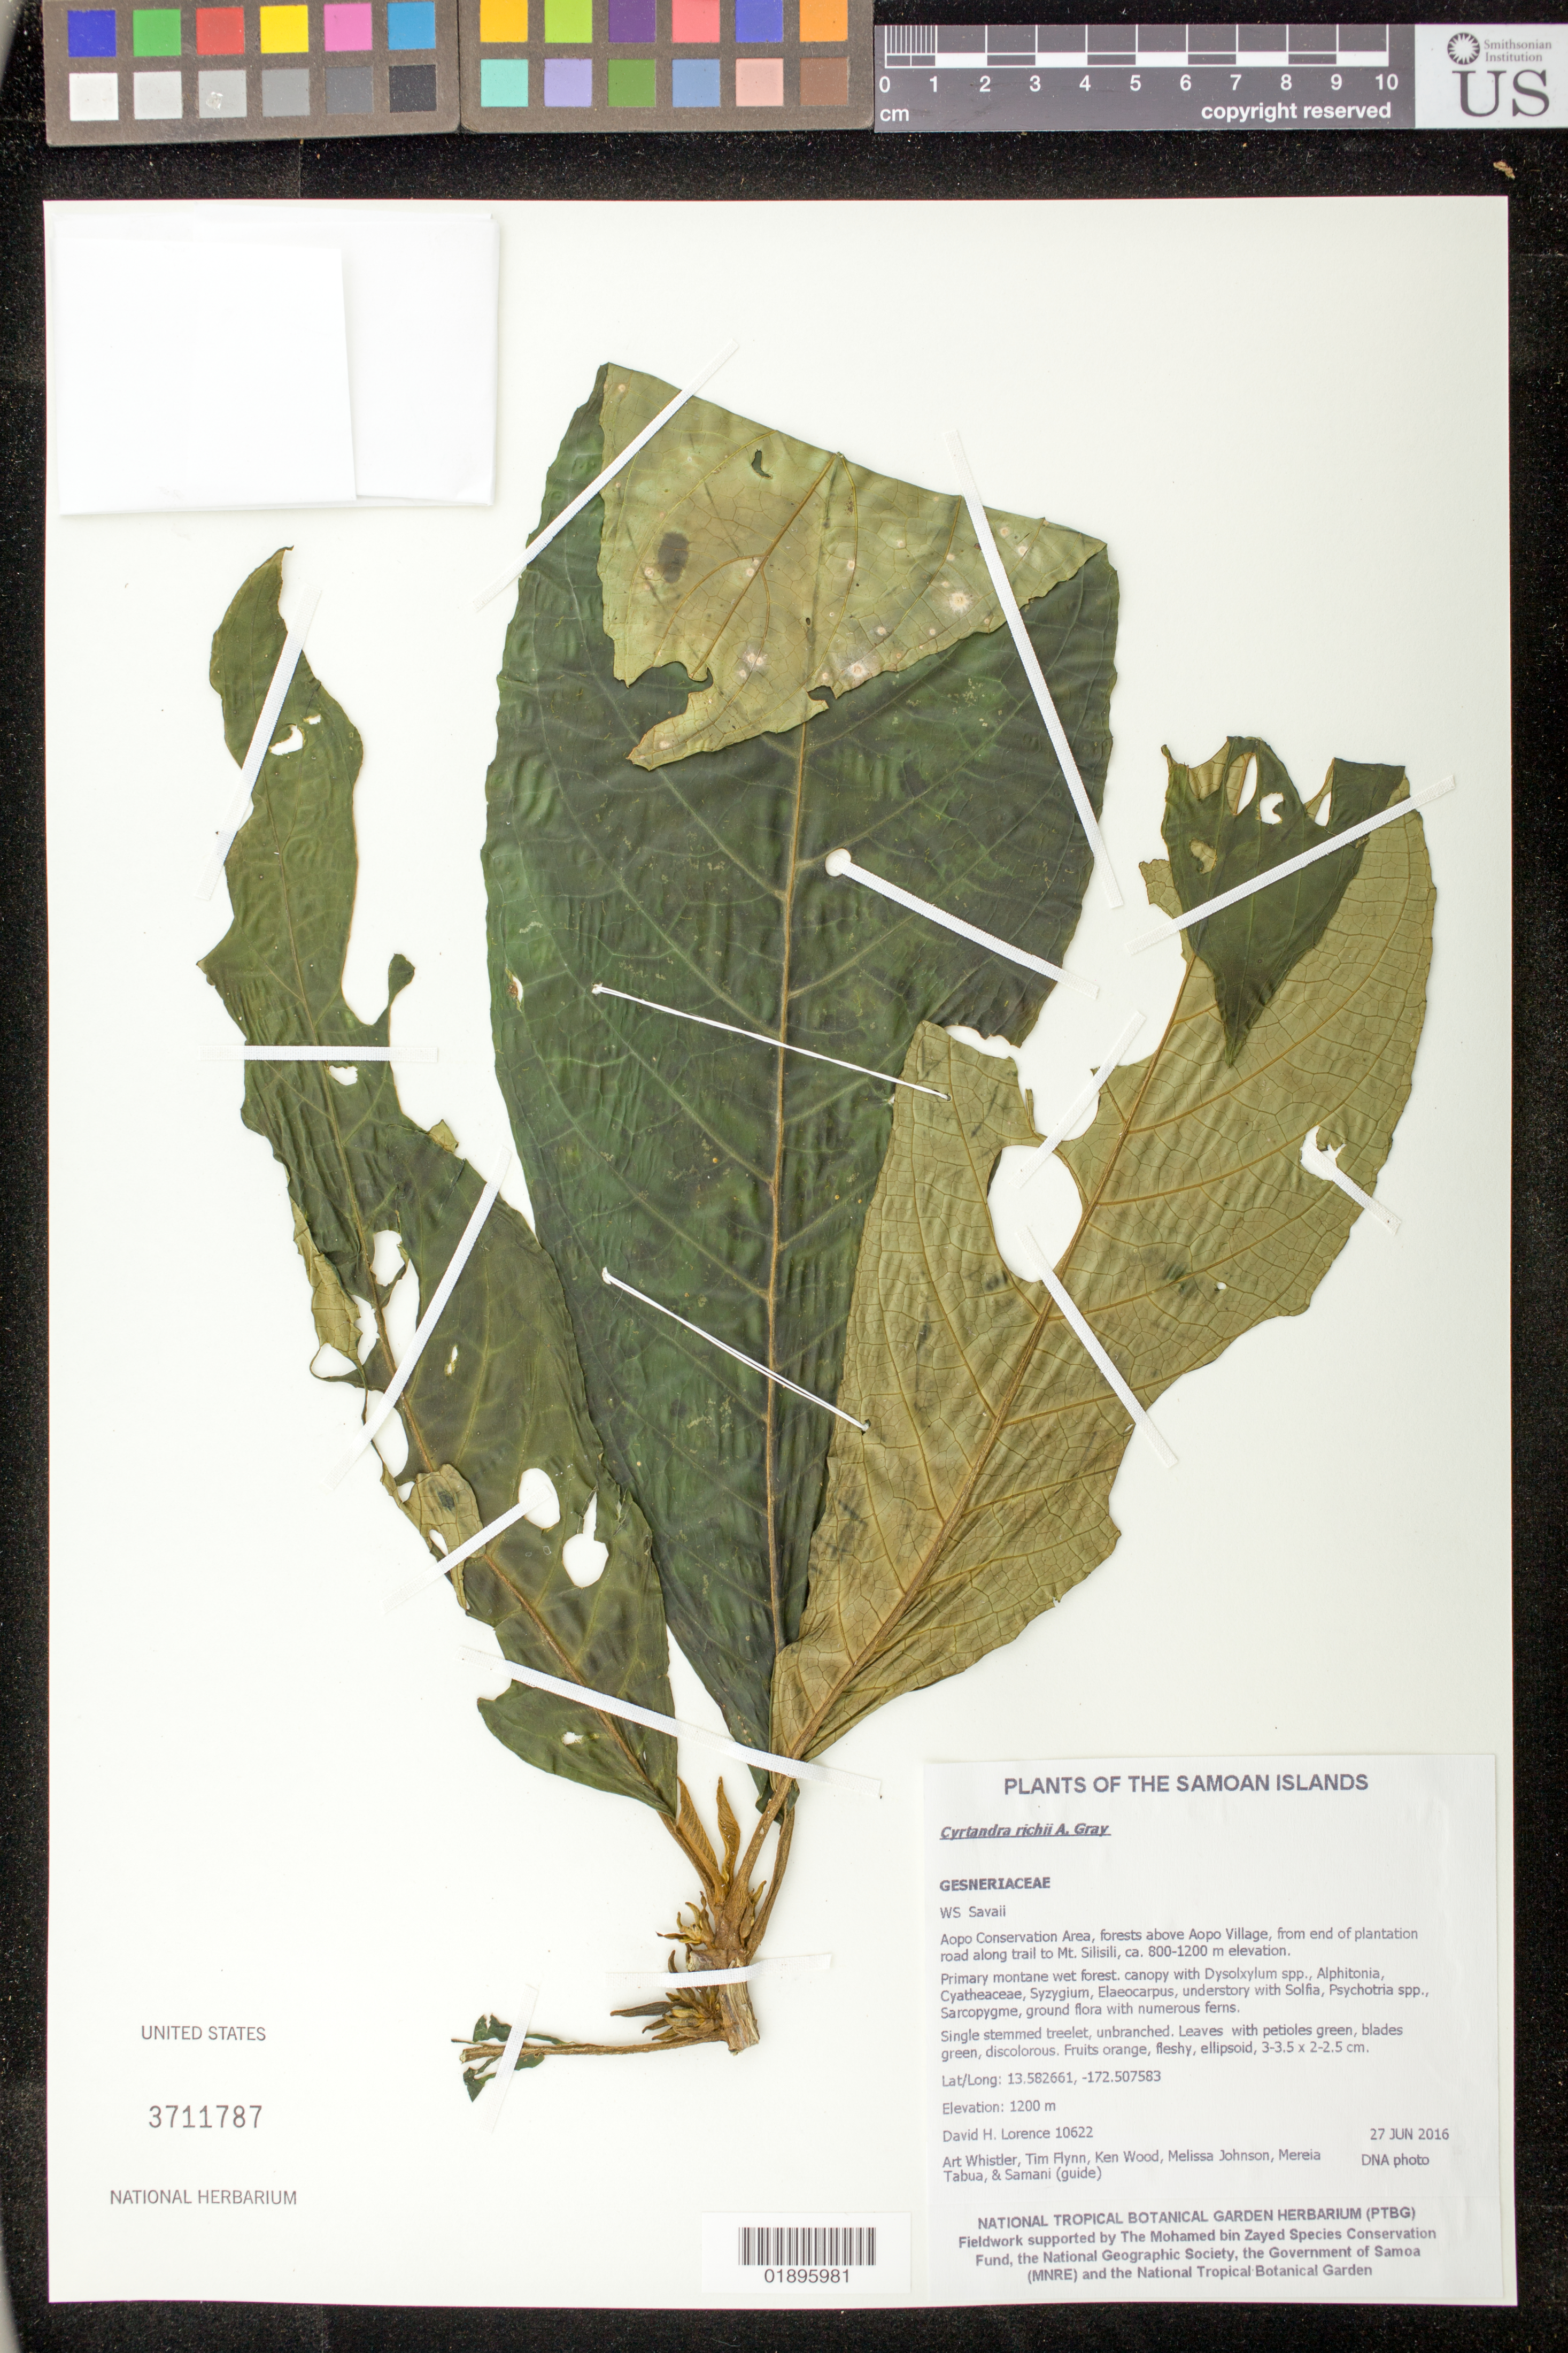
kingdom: Plantae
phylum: Tracheophyta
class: Magnoliopsida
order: Lamiales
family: Gesneriaceae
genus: Cyrtandra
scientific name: Cyrtandra richii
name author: A. Gray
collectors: D. Lorence, A. Whistler, J. Atherton, F. Enoka & J. Pisi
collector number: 10622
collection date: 2016-06-27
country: Samoa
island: Savai'i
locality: Aopo Conservation Area, forests above Aopo Village, from end of plantation road along trail to Mt. Silisili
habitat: Primary montane wet forest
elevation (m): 1200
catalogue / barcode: US 3711787